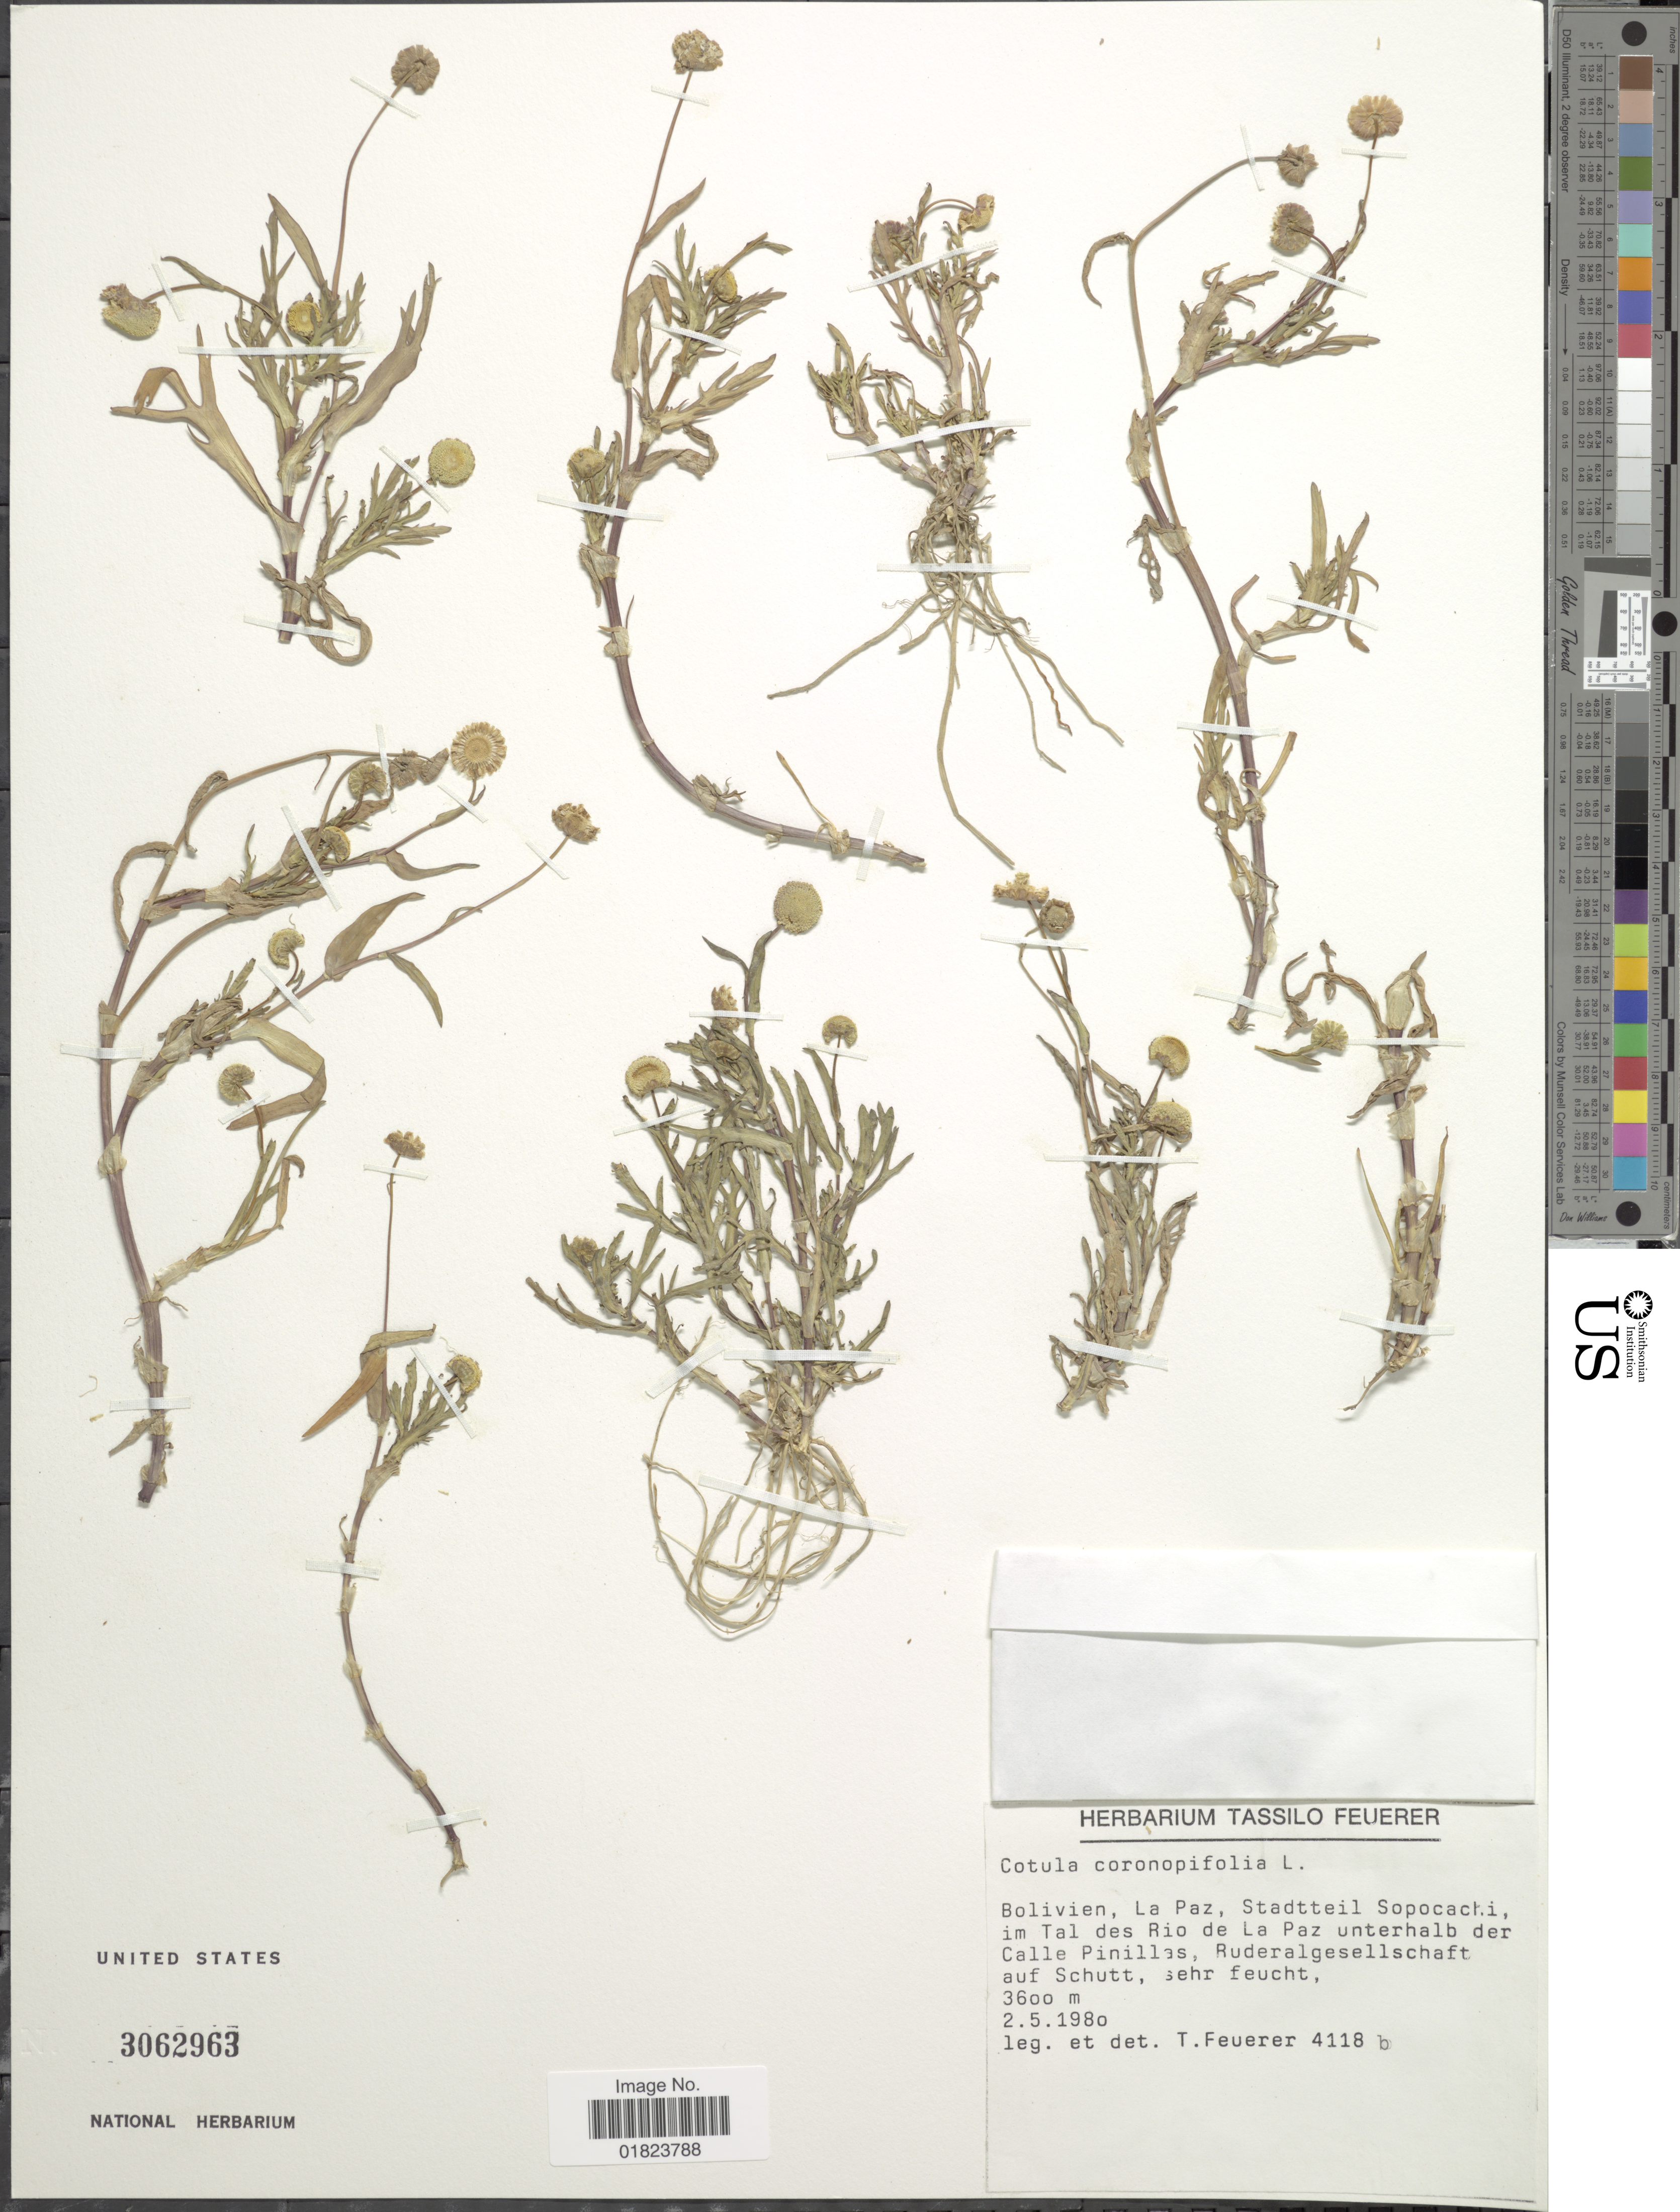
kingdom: Plantae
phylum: Tracheophyta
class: Magnoliopsida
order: Asterales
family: Asteraceae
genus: Cotula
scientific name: Cotula coronopifolia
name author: L.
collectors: T. Feuerer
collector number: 4118b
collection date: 1980-05-02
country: Bolivia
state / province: La Paz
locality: Stadtteil Sopocachi, im Tal des Rio de La Paz unterhalb der Calle Pinillas, Ruderalgesellschaft auf Schutt, sehr feucht.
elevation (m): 3600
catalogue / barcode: US 3062963